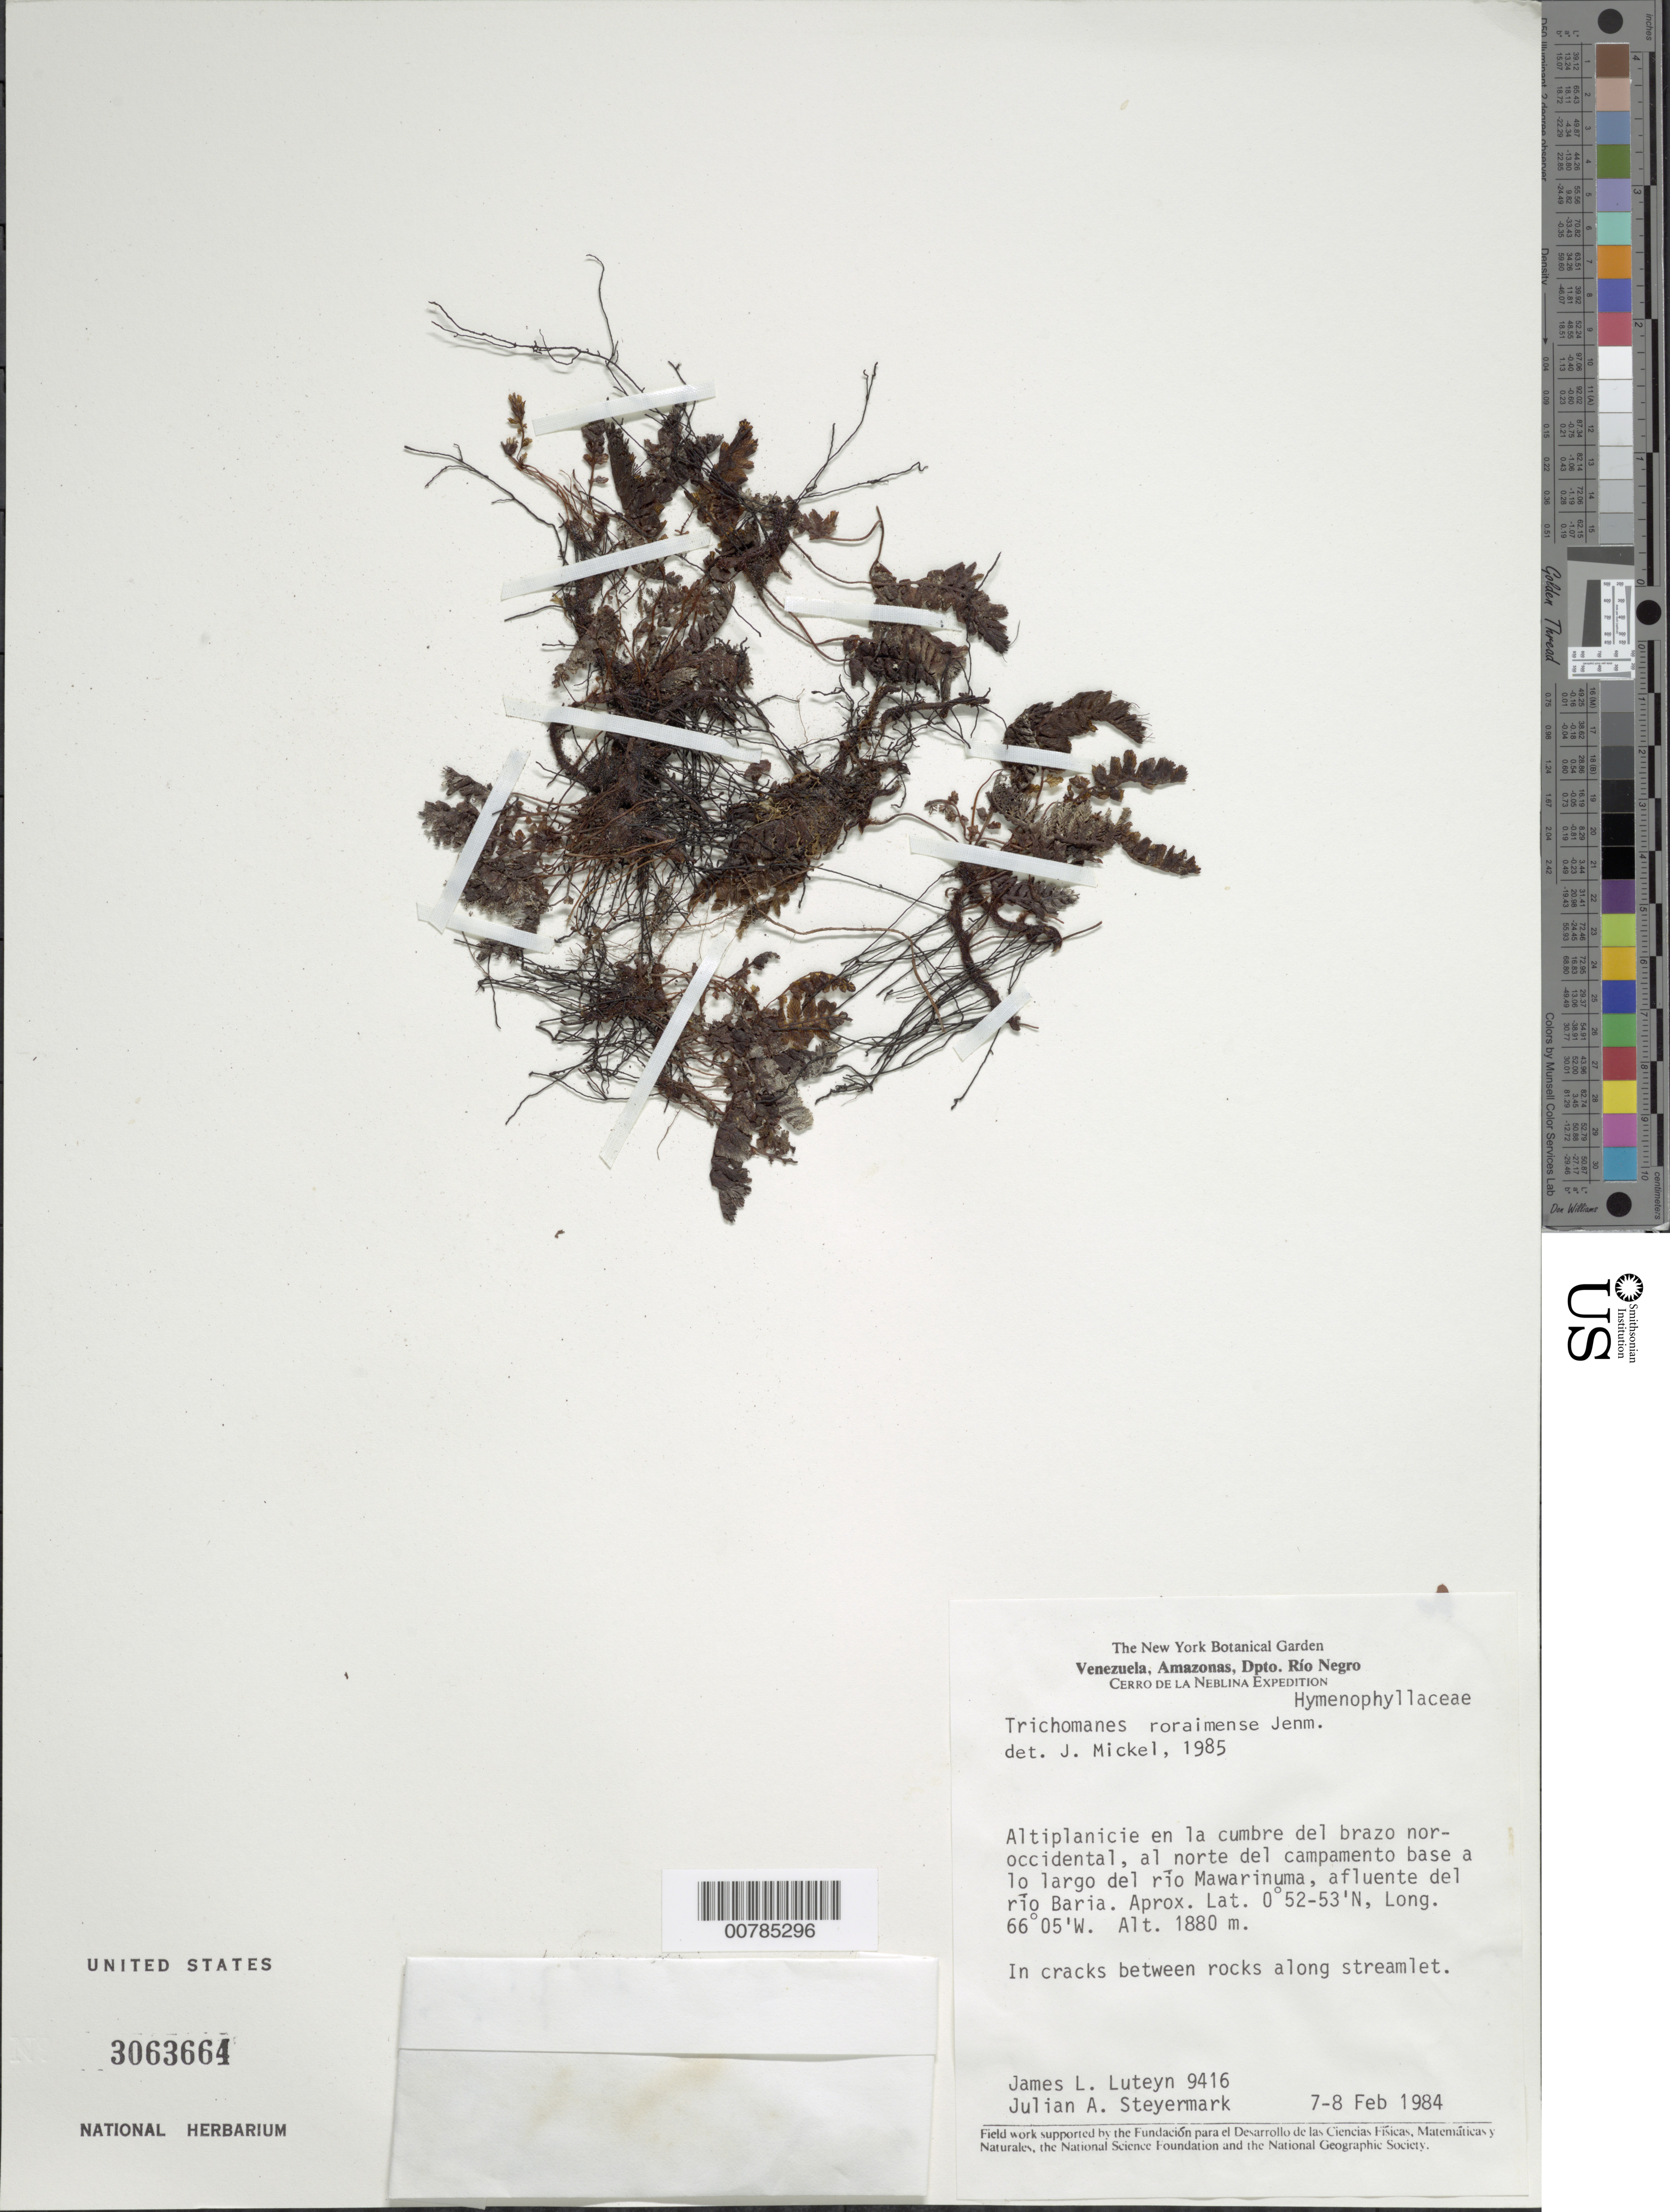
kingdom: Plantae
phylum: Tracheophyta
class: Polypodiopsida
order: Hymenophyllales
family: Hymenophyllaceae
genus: Trichomanes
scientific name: Trichomanes roraimense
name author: Jenman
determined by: Mickel, J. T., (NY), New York Botanical Garden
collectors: J. L. Luteyn & J. Steyermark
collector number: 9416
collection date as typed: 7-Feb-84 to 8-Feb-84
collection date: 1984-02-07/1984-02-08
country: Venezuela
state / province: Amazonas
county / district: Río Negro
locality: Río Mawarinuma, affluente del Río Baria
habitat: In cracks between rocks along streamlet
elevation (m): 1880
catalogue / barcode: US 3063664